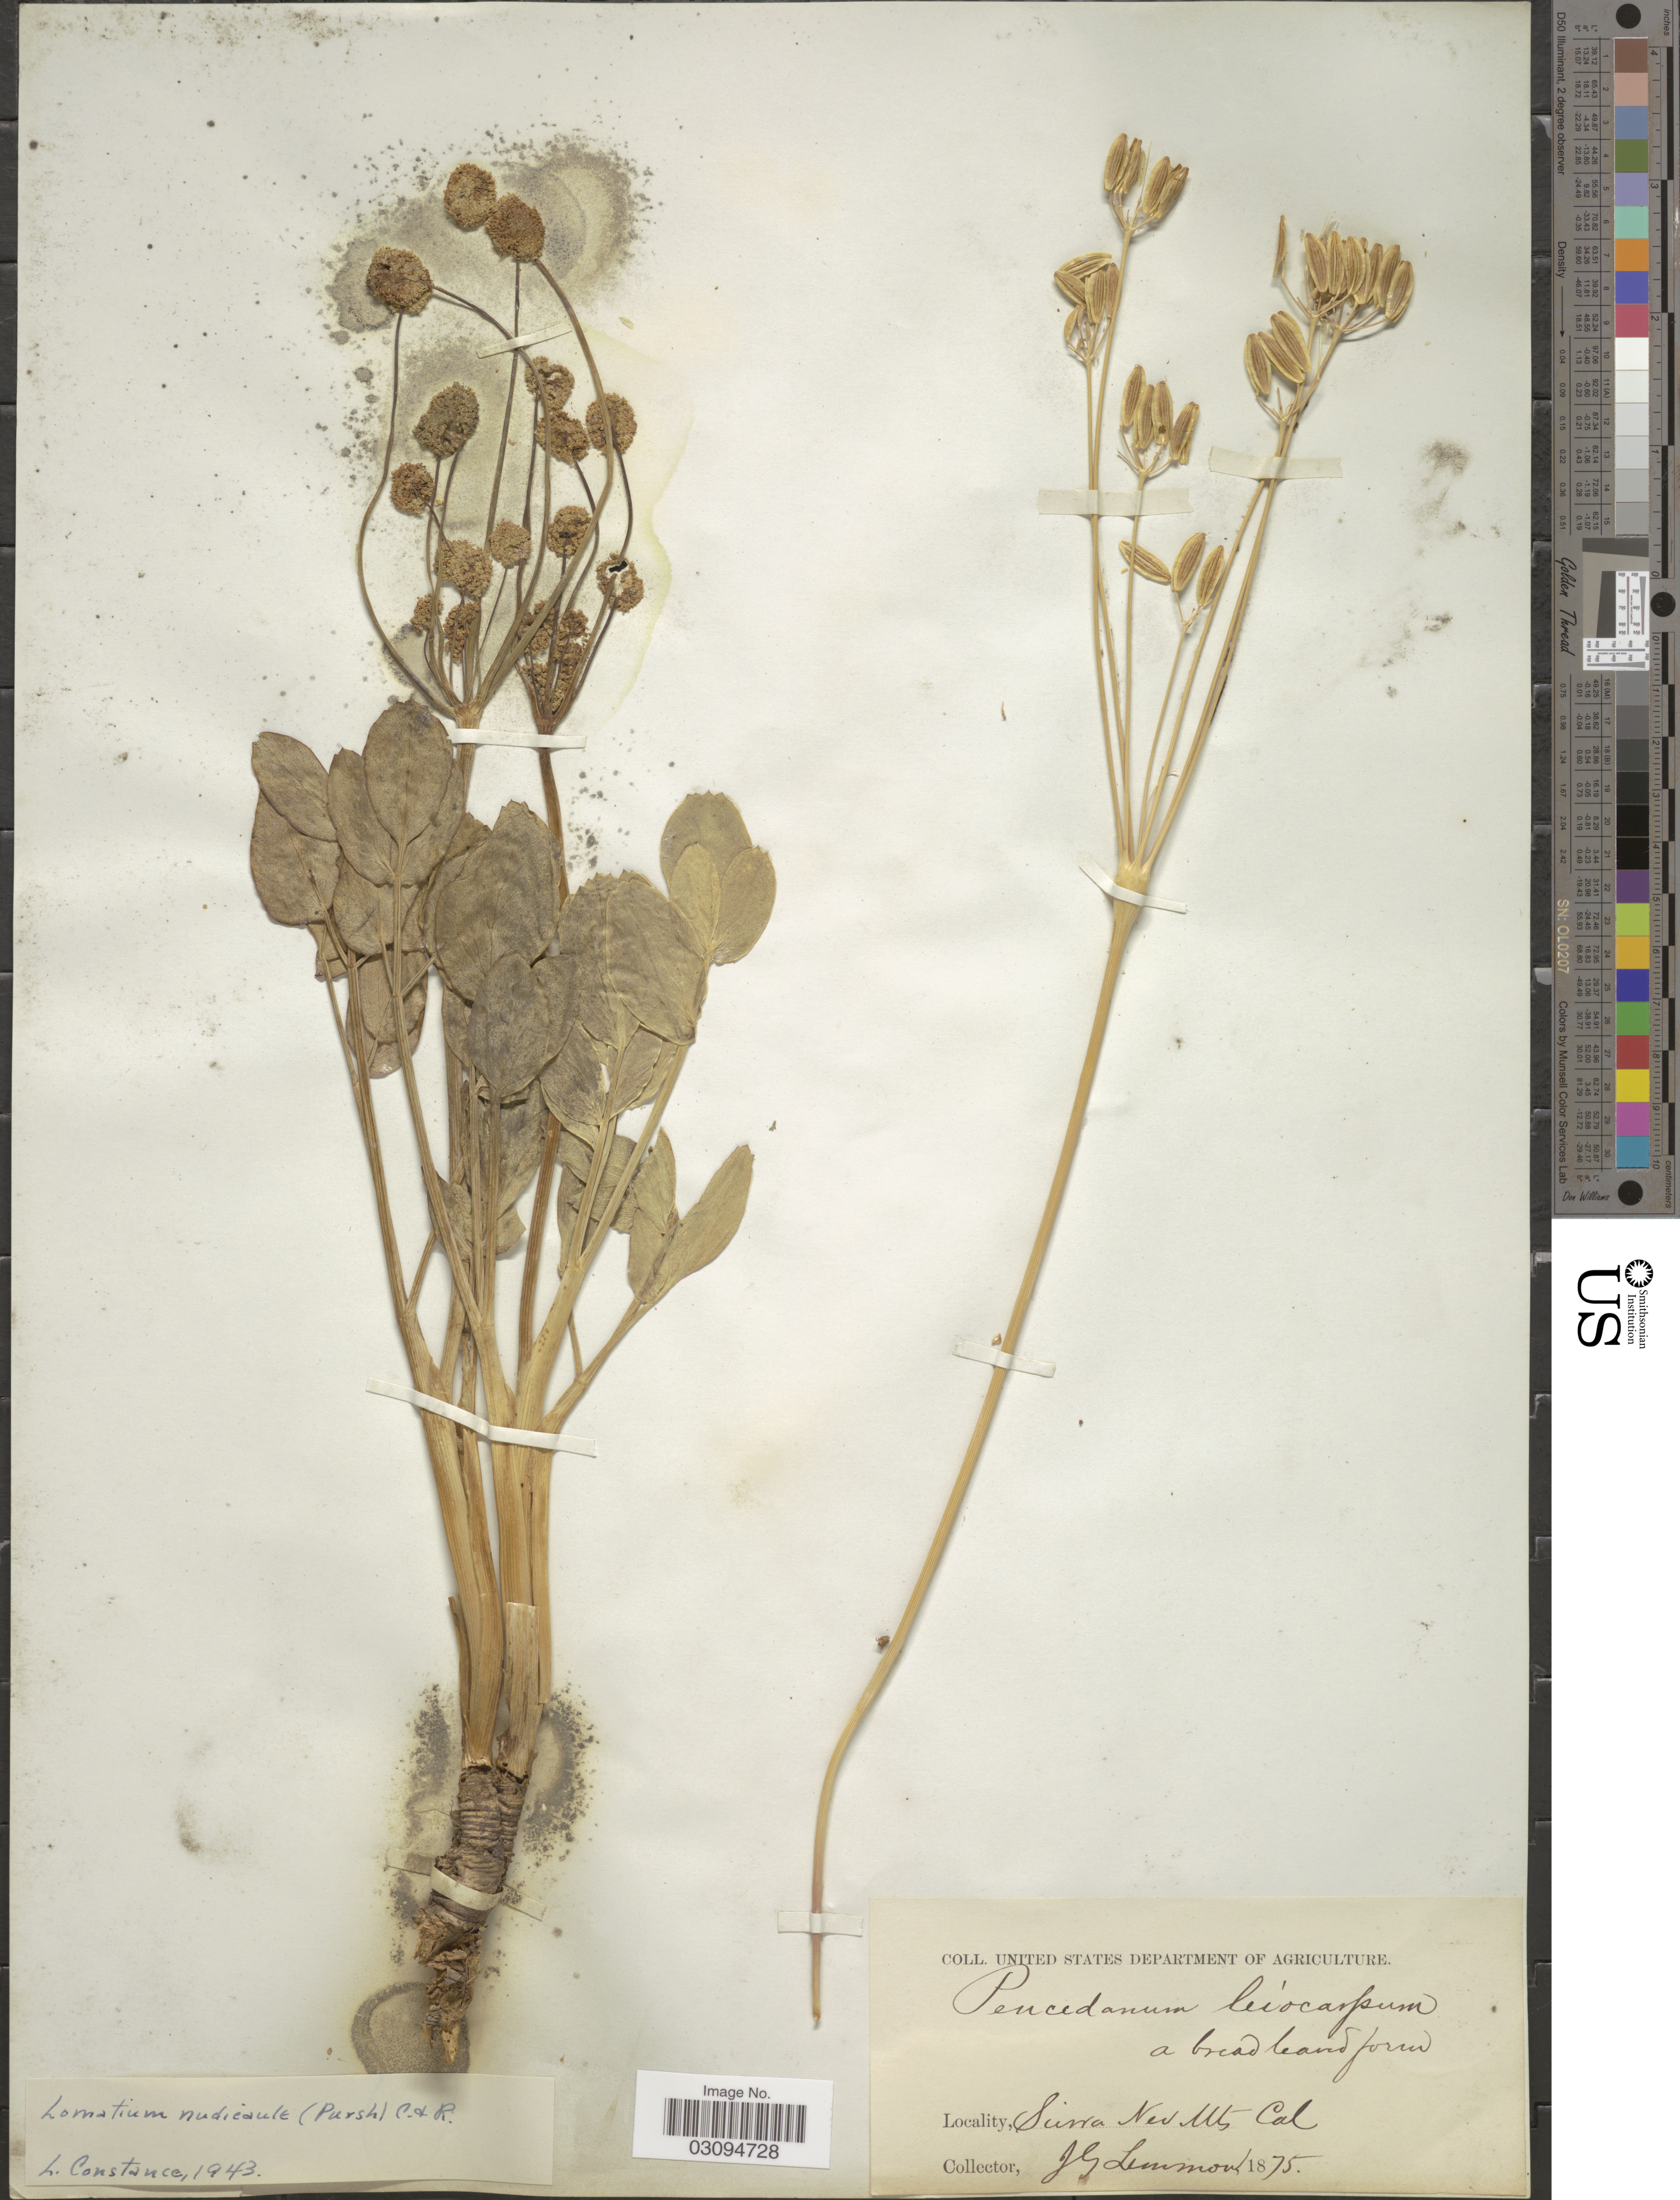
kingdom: Plantae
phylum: Tracheophyta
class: Magnoliopsida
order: Apiales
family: Apiaceae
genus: Lomatium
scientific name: Lomatium nudicaule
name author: (Pursh) J.M. Coult. & Rose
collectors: J. Lemmon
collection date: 1875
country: United States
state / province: California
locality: Sierra Nev. Mts.